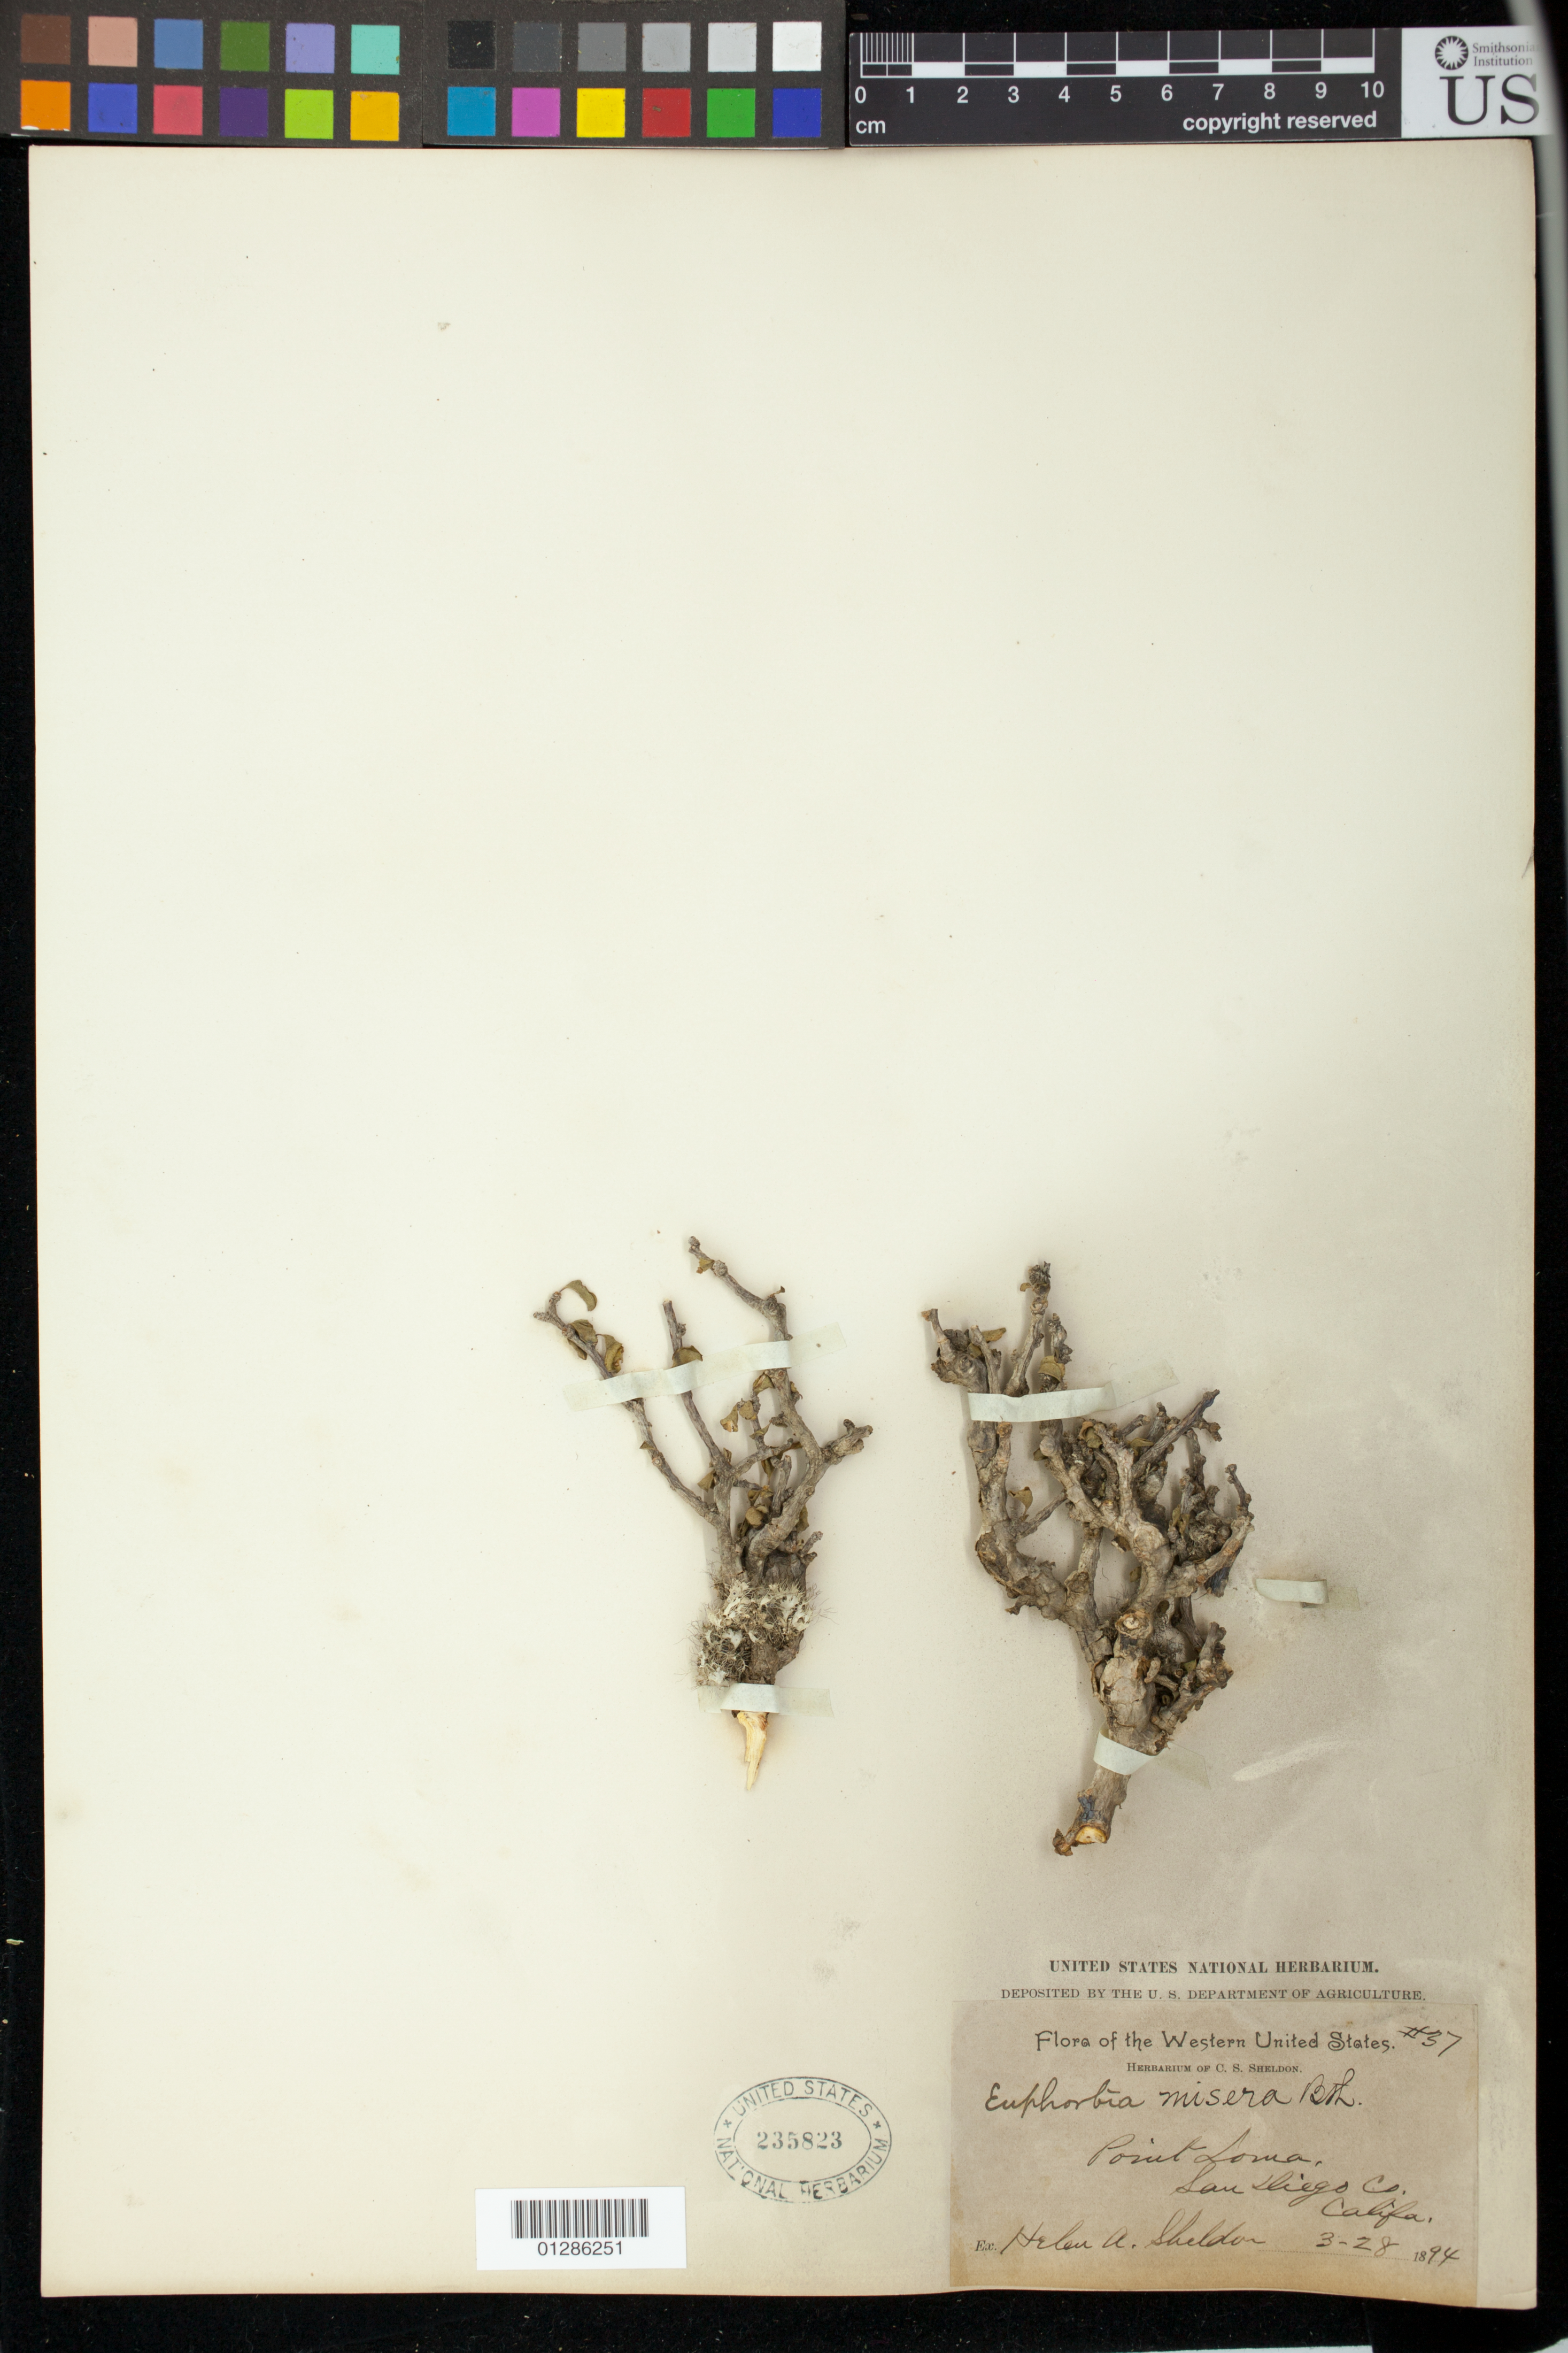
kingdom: Plantae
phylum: Tracheophyta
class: Magnoliopsida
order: Malpighiales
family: Euphorbiaceae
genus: Euphorbia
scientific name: Euphorbia misera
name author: Benth.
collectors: H. Sheldon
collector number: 37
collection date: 1894-03-28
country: United States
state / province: California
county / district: San Diego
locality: Point Loma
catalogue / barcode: US 235823